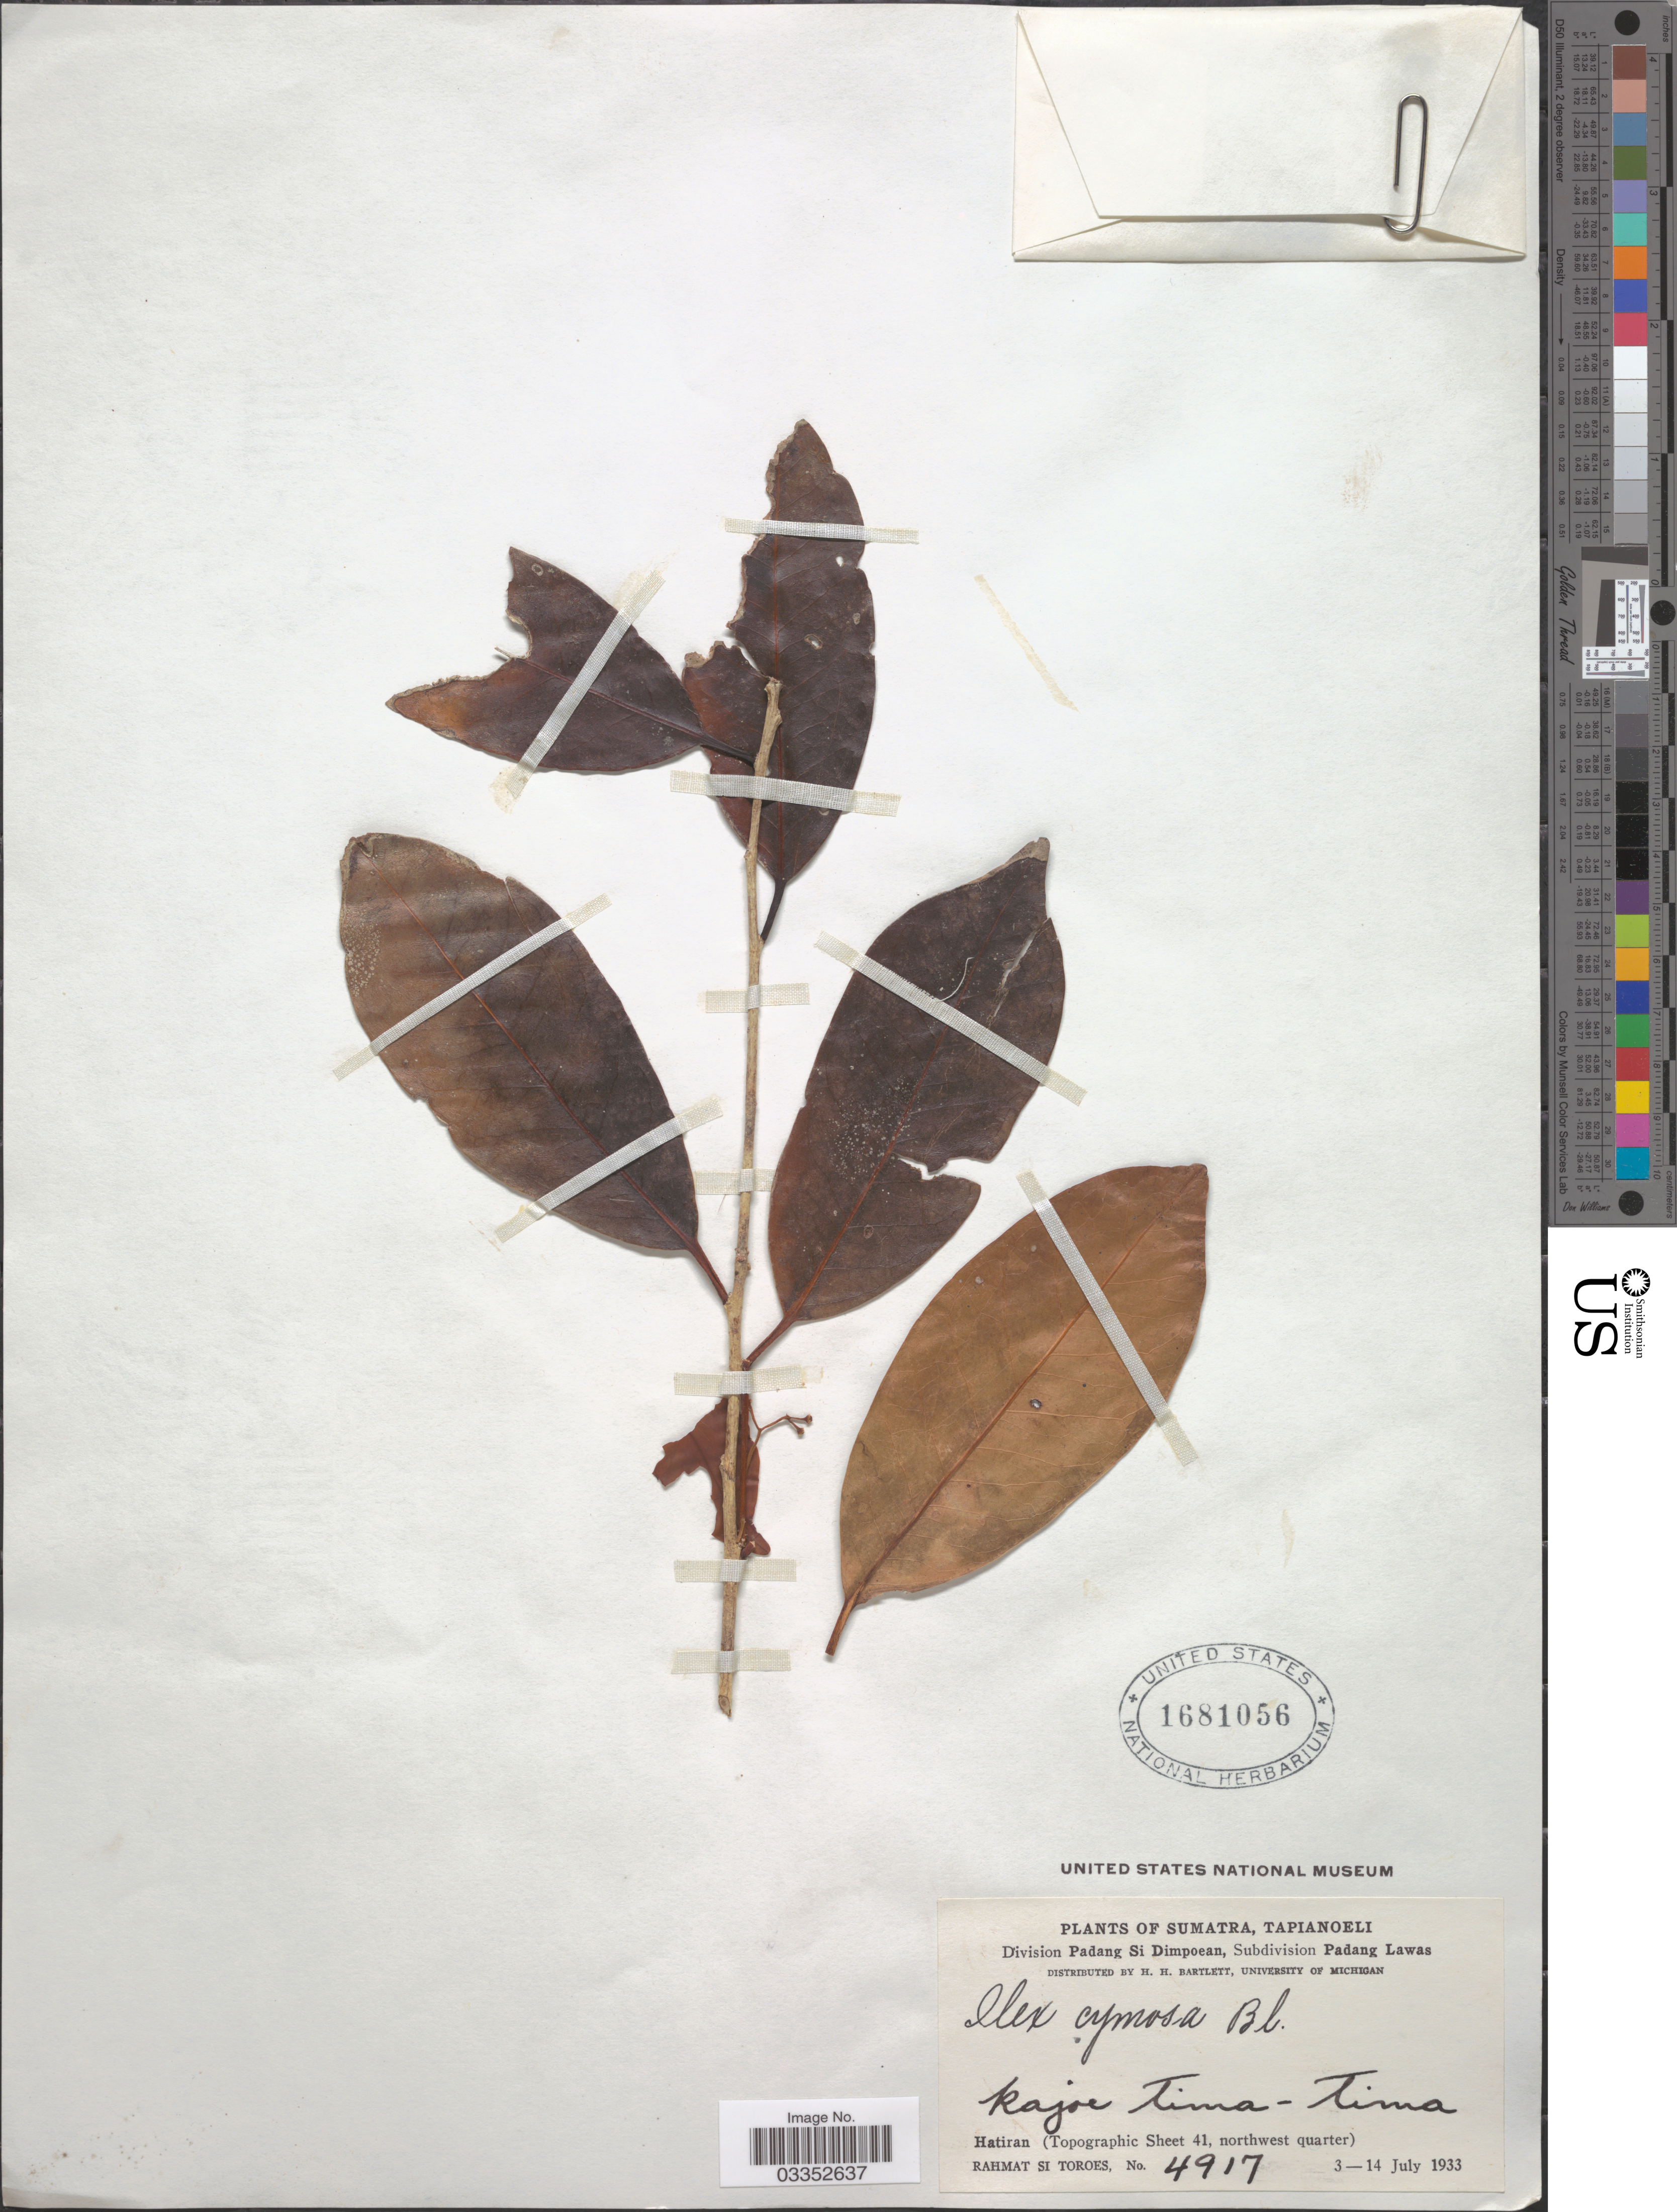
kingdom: Plantae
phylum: Tracheophyta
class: Magnoliopsida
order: Aquifoliales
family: Aquifoliaceae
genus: Ilex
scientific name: Ilex cymosa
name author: Blume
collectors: Rahmat Si Boeea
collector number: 4917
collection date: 1933-07-03/1933-07-14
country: Indonesia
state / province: Sumatra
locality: Tapianoeli. Division Padang Si Dimpoean, Subdivision Padang Lawas. Hatiran. (Topographic Sheet 41, northwest quarter).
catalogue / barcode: US 1681056